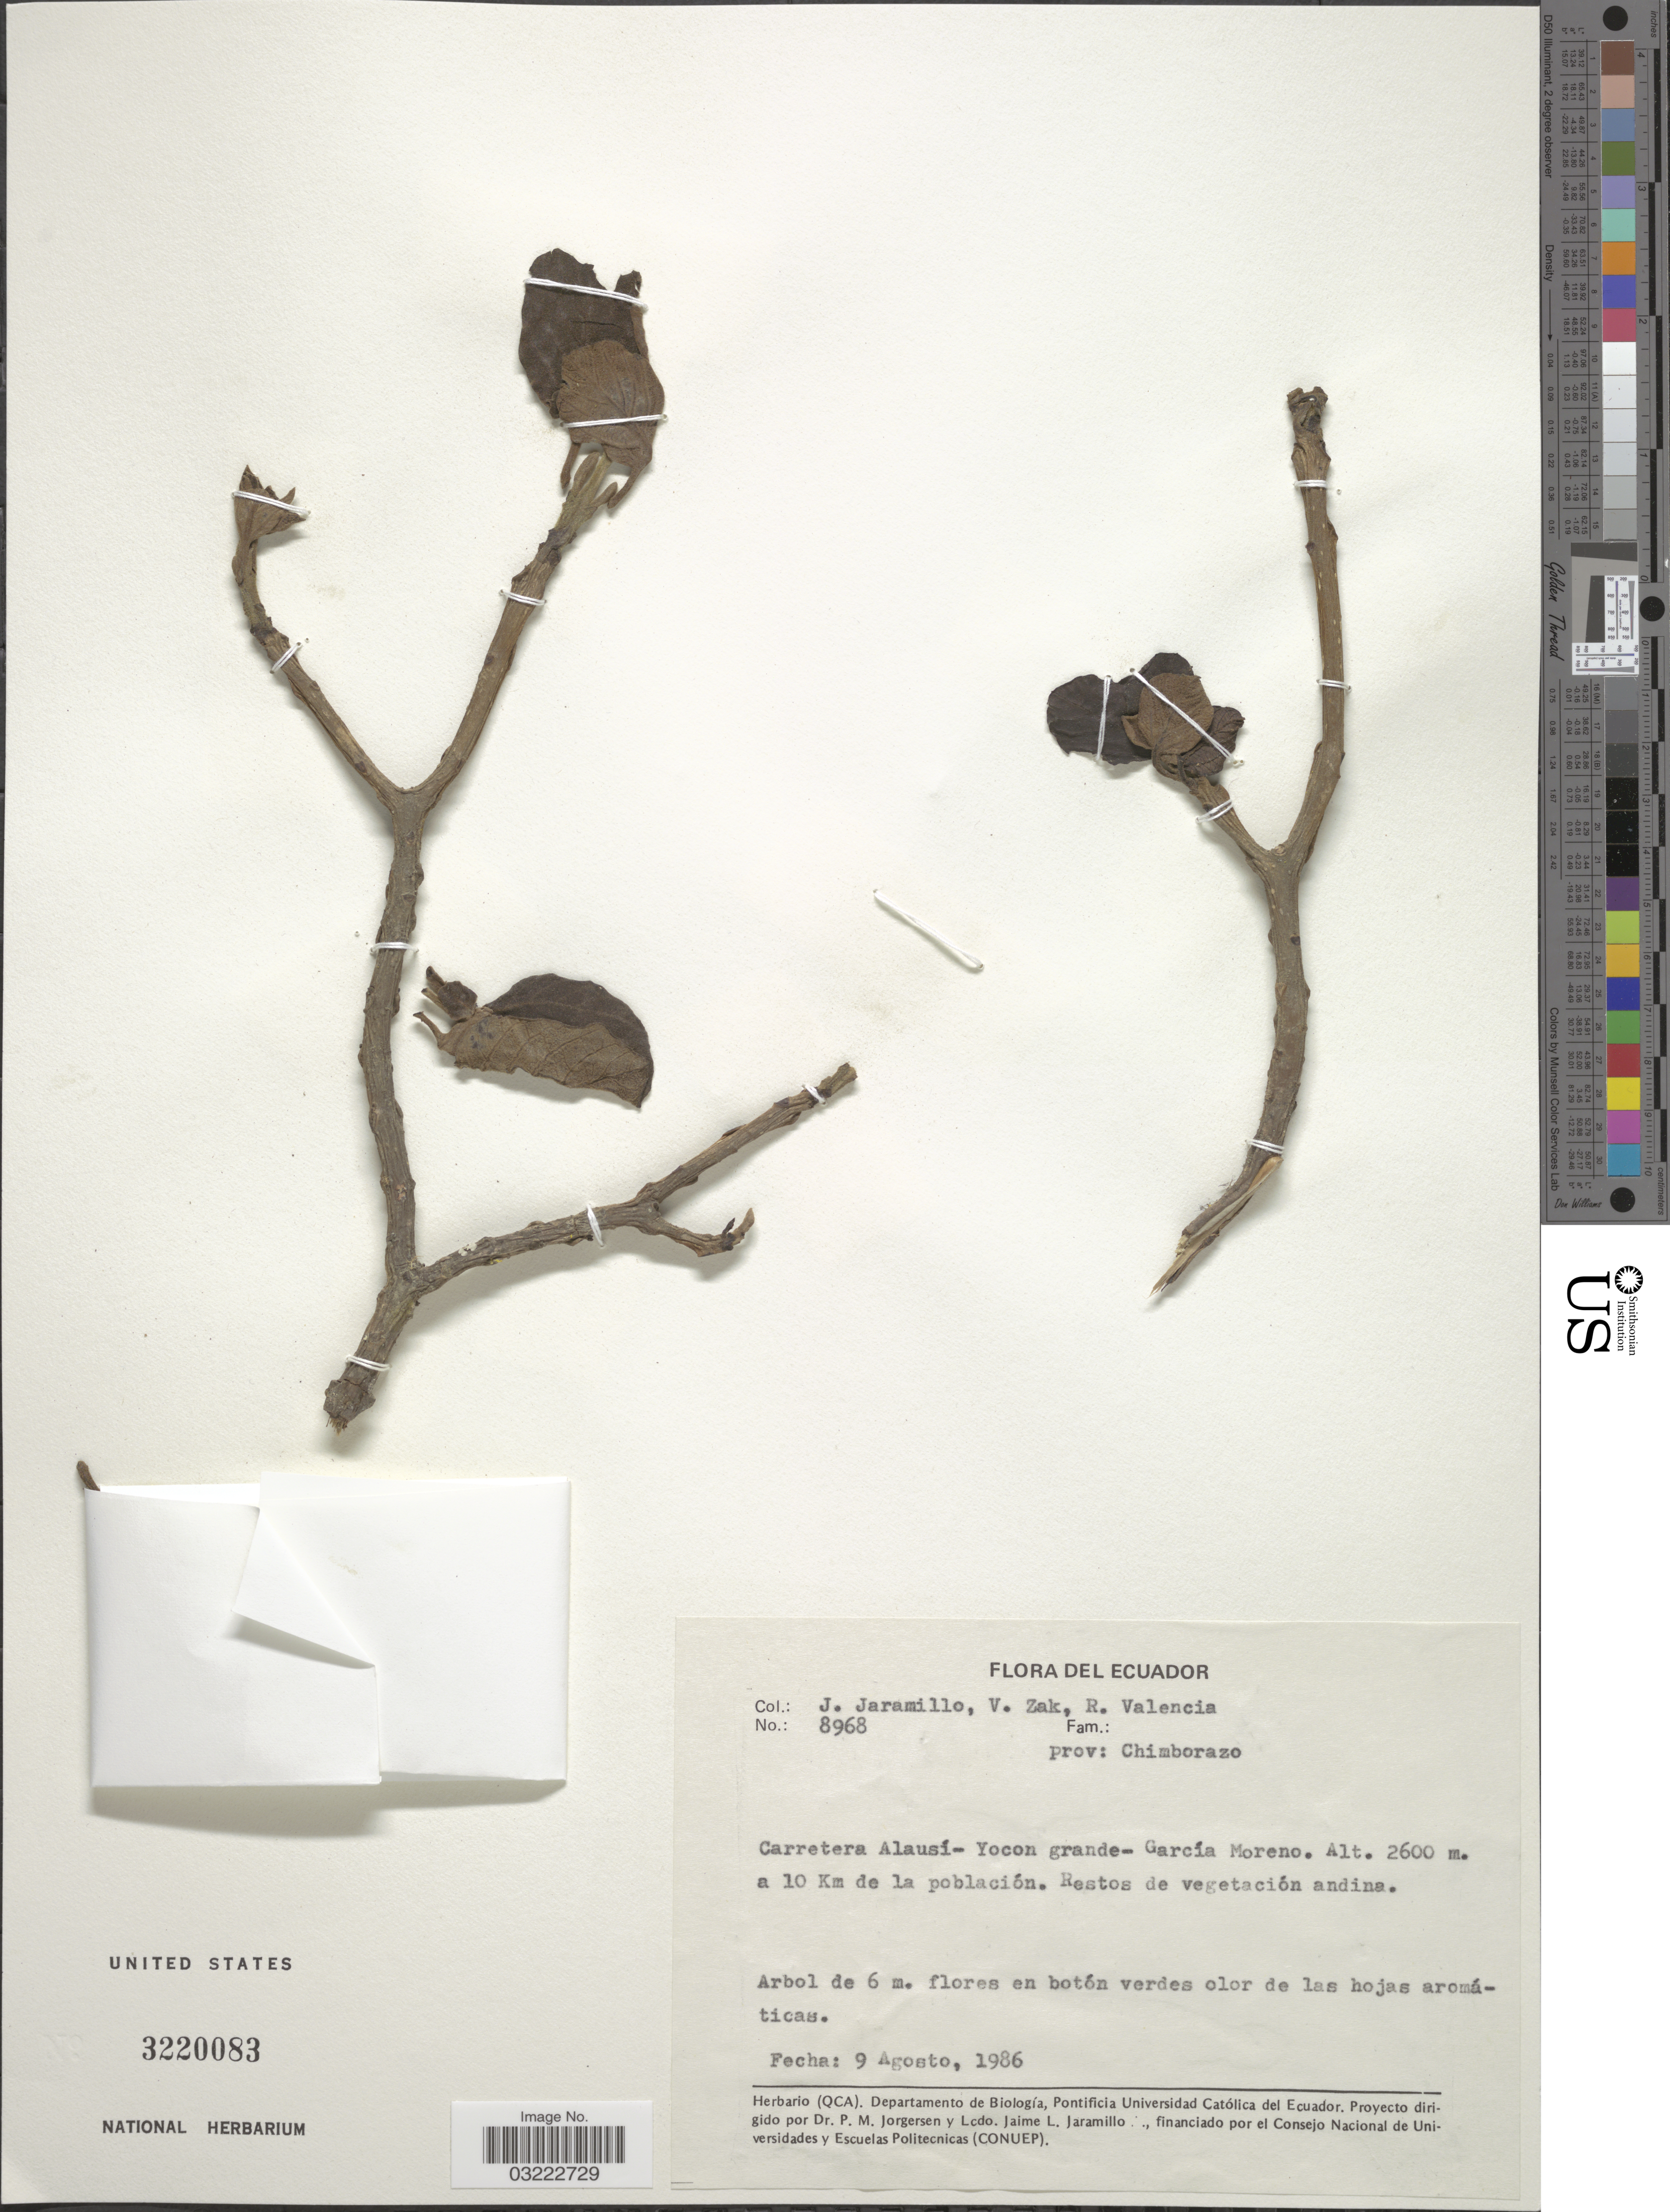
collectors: J. Jaramillo, V. Zak & R. Valencia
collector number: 8968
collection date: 1986-08-09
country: Ecuador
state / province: Chimborazo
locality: Carretera Alausí- Yocon grande - García Moreno. A 10 Km de la población.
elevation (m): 2600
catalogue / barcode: US 3220083